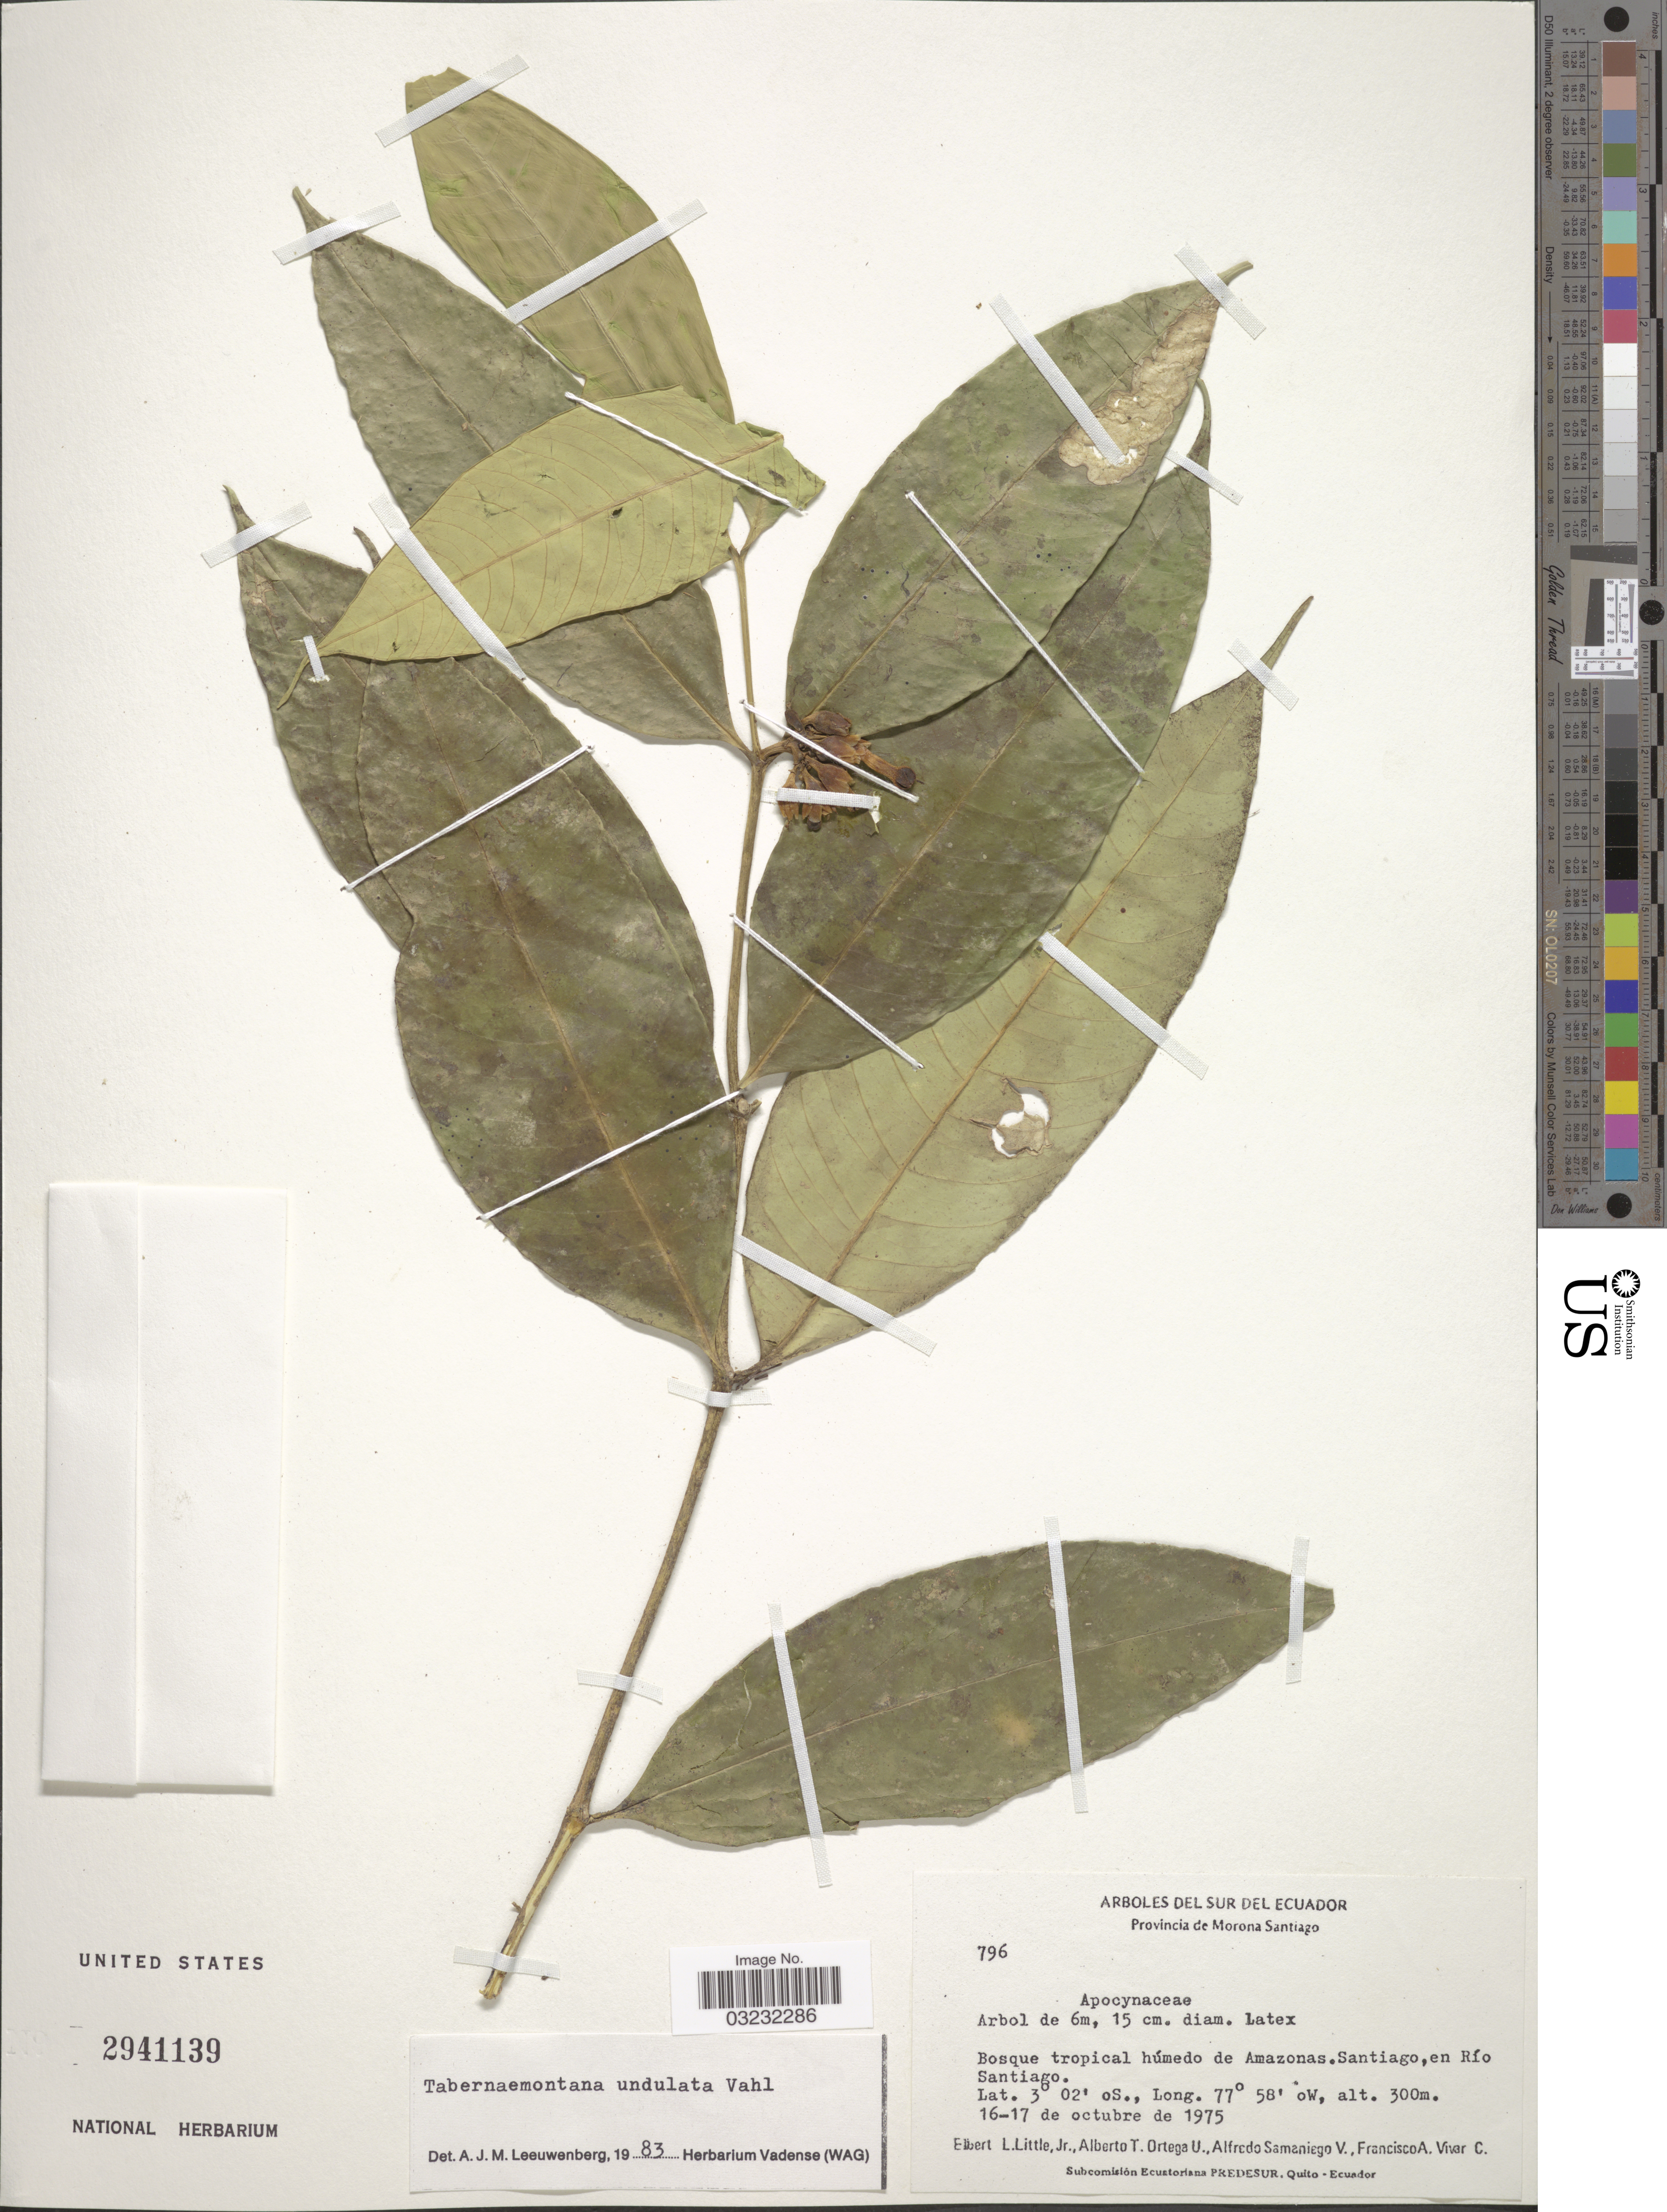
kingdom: Plantae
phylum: Tracheophyta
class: Magnoliopsida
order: Gentianales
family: Apocynaceae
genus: Tabernaemontana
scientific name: Tabernaemontana undulata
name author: Vahl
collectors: E. L. Little, A. T. Ortega U., A. V. Samaniego & F. A. Vivar C.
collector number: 796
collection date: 1975-10-16/1975-10-17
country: Ecuador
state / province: Morona-Santiago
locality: Bosque tropical húmedo de Amazonas. Santiago, en Río Santiago.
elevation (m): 300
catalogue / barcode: US 2941139